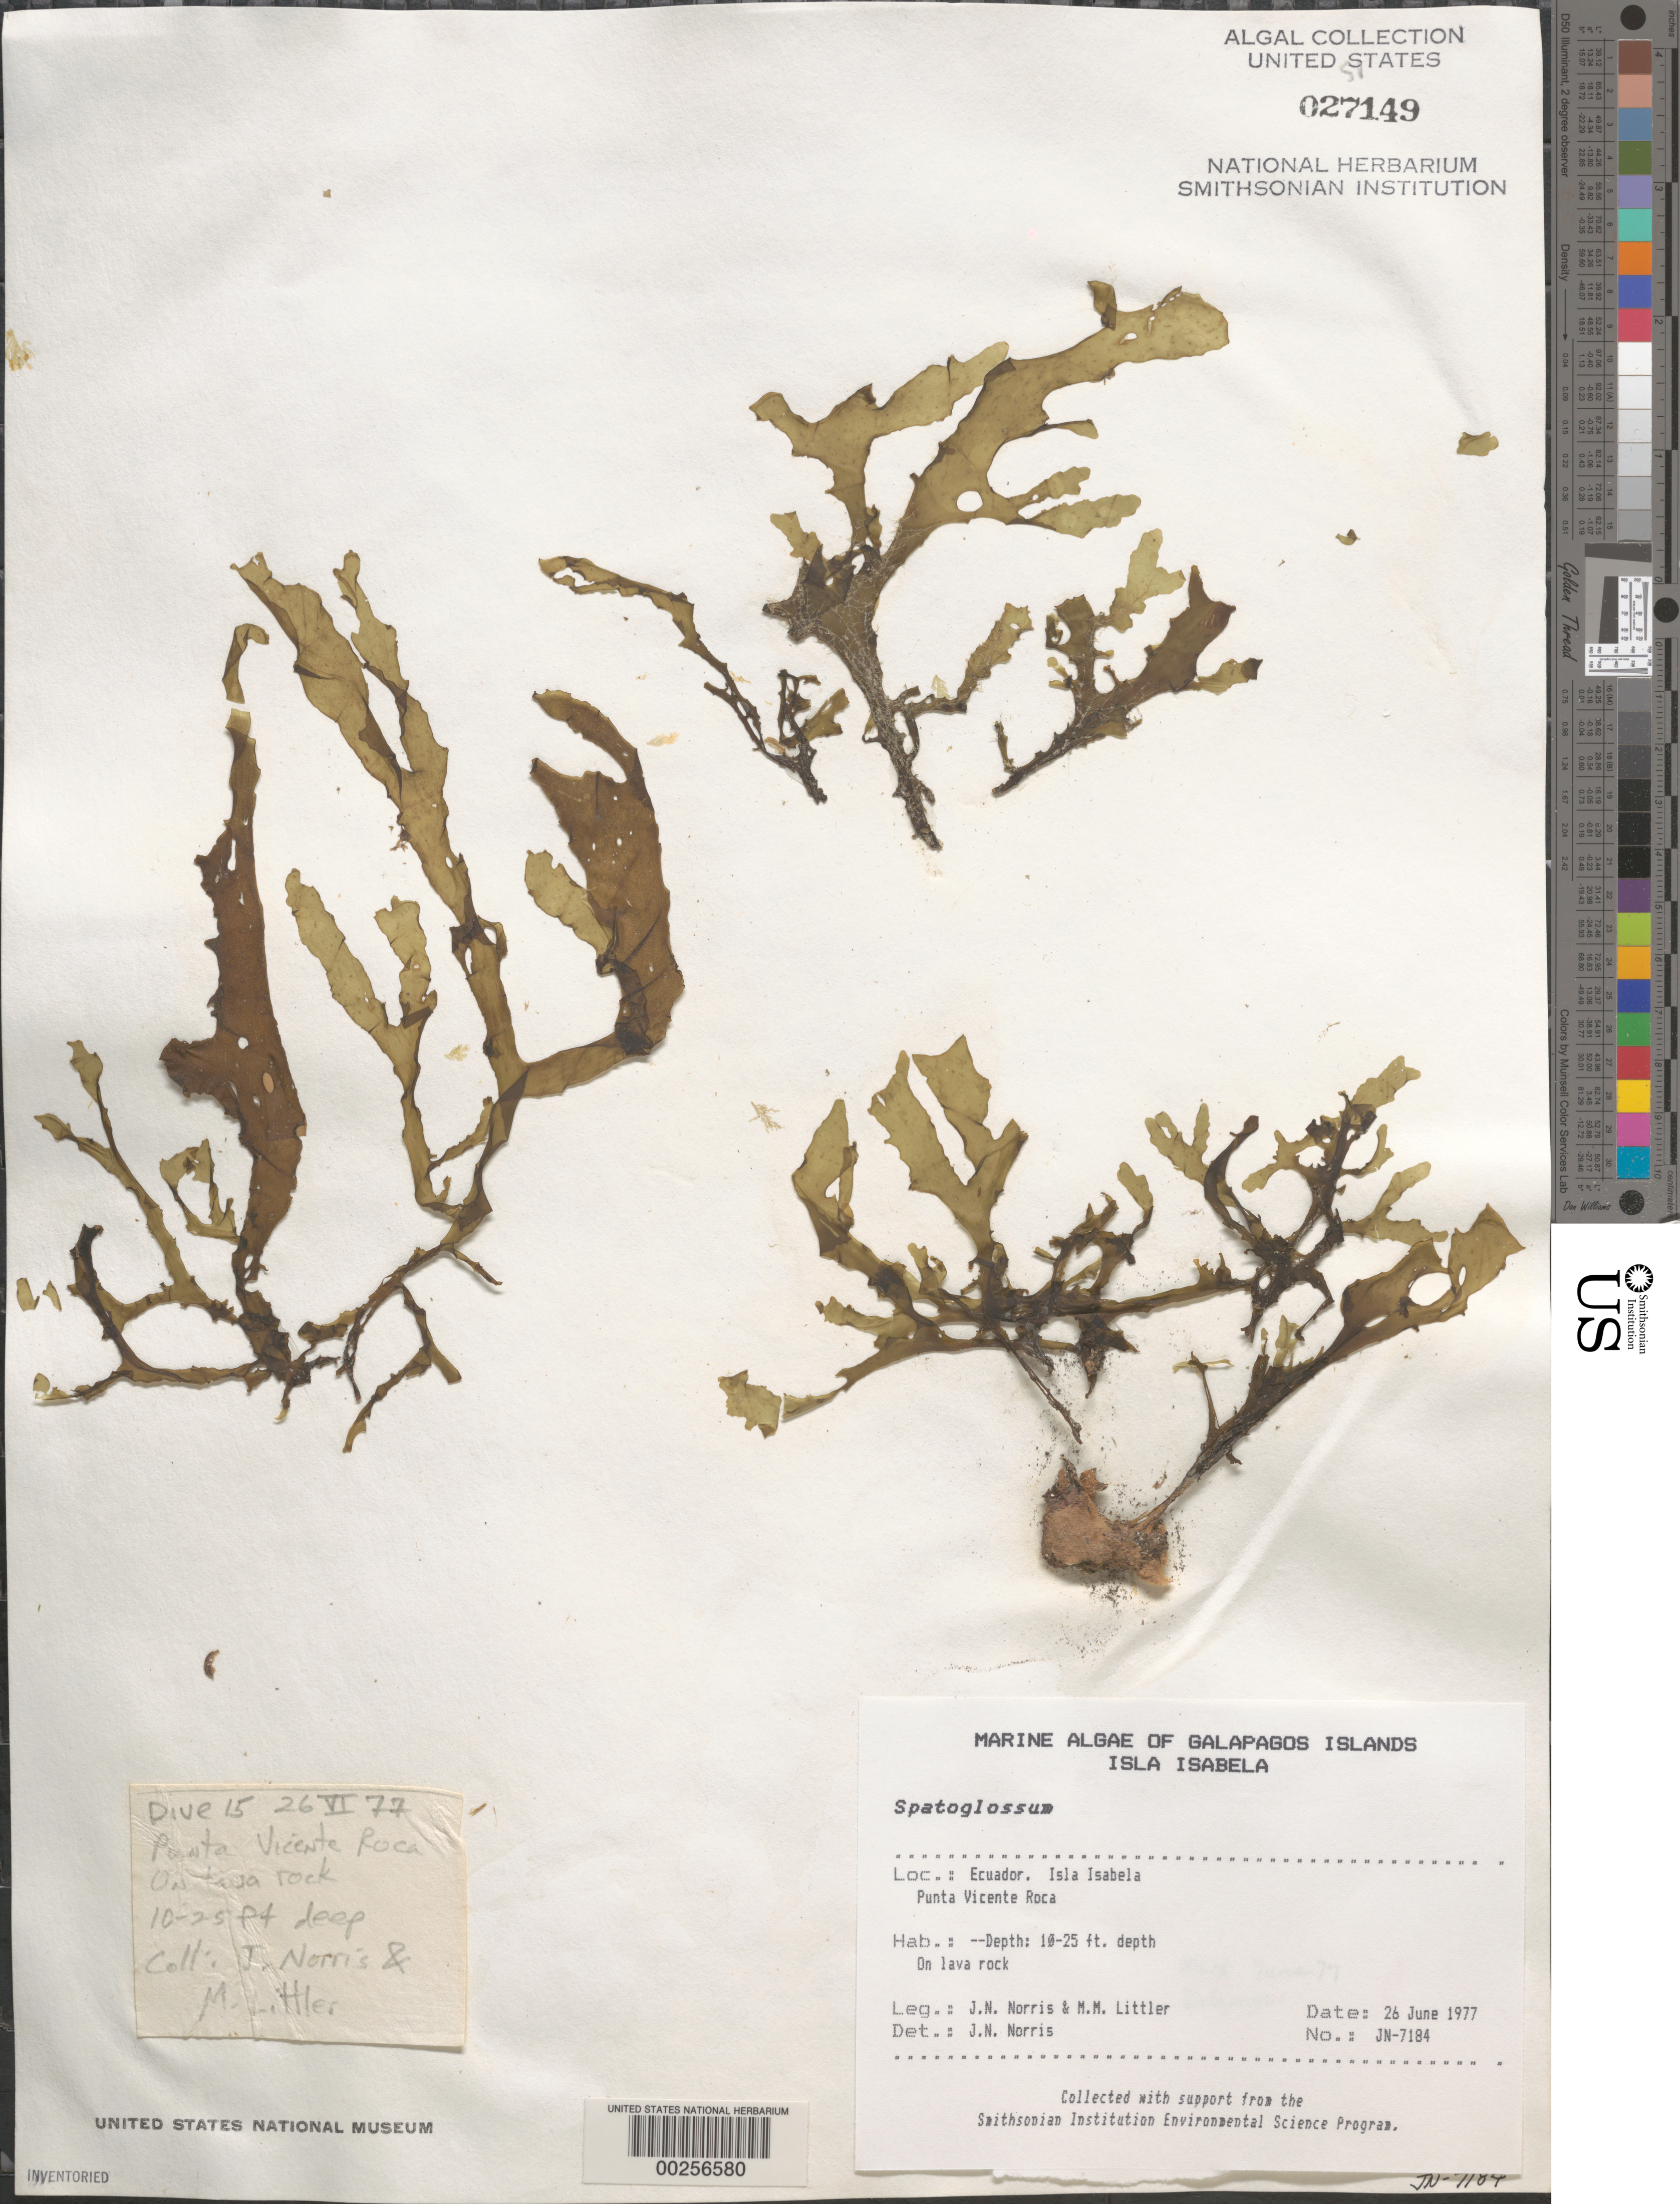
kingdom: Chromista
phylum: Ochrophyta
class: Phaeophyceae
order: Dictyotales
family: Dictyotaceae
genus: Spatoglossum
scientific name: Spatoglossum sp.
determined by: Norris, James N.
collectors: J. N. Norris & M. M. Littler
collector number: JN-7184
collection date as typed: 26 Jun 1977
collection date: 1977-06-26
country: Ecuador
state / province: Colón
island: Isabela [Albemarle]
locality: Punta Vicente Roca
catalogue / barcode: US 27149